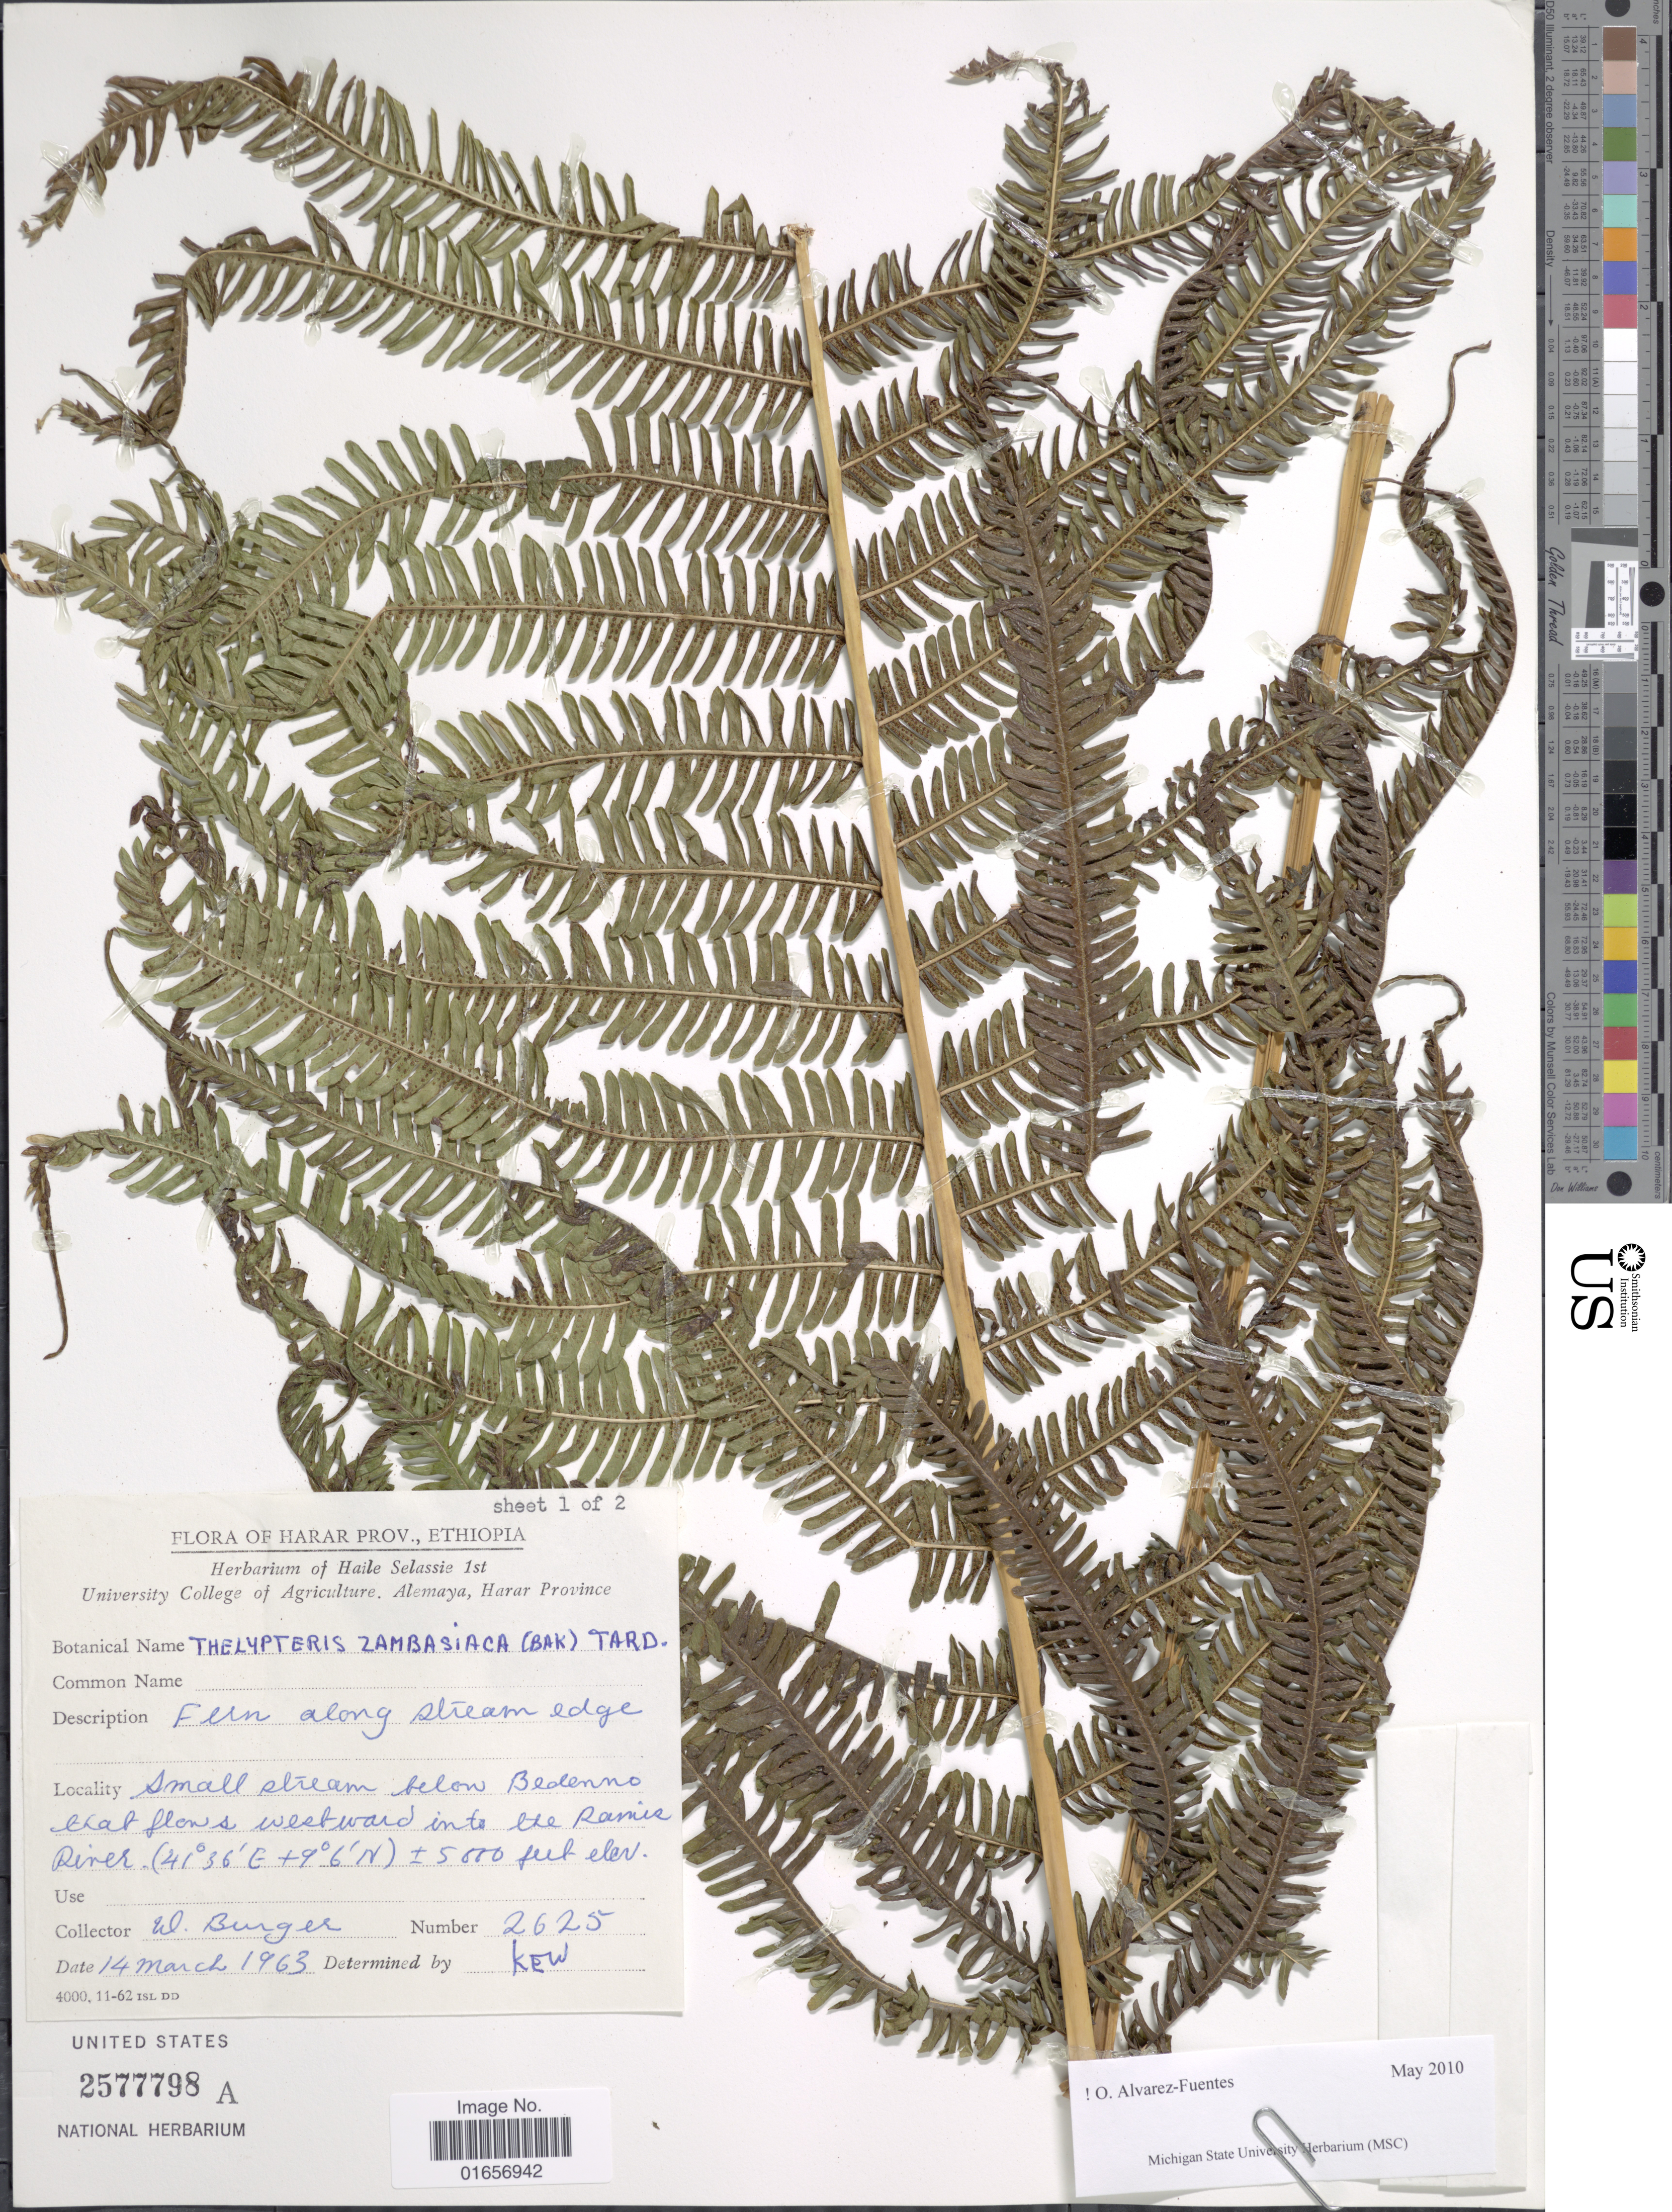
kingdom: Plantae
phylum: Tracheophyta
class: Polypodiopsida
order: Polypodiales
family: Thelypteridaceae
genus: Pseudocyclosorus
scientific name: Pseudocyclosorus pulcher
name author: (Bory ex Willd.) Holttum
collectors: W. Burger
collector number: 2625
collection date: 1963-03-14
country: Ethiopia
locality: Harar Prov., small stream below Bedenno that flows westward into the Ramis River.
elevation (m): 1524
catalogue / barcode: US 2577798A